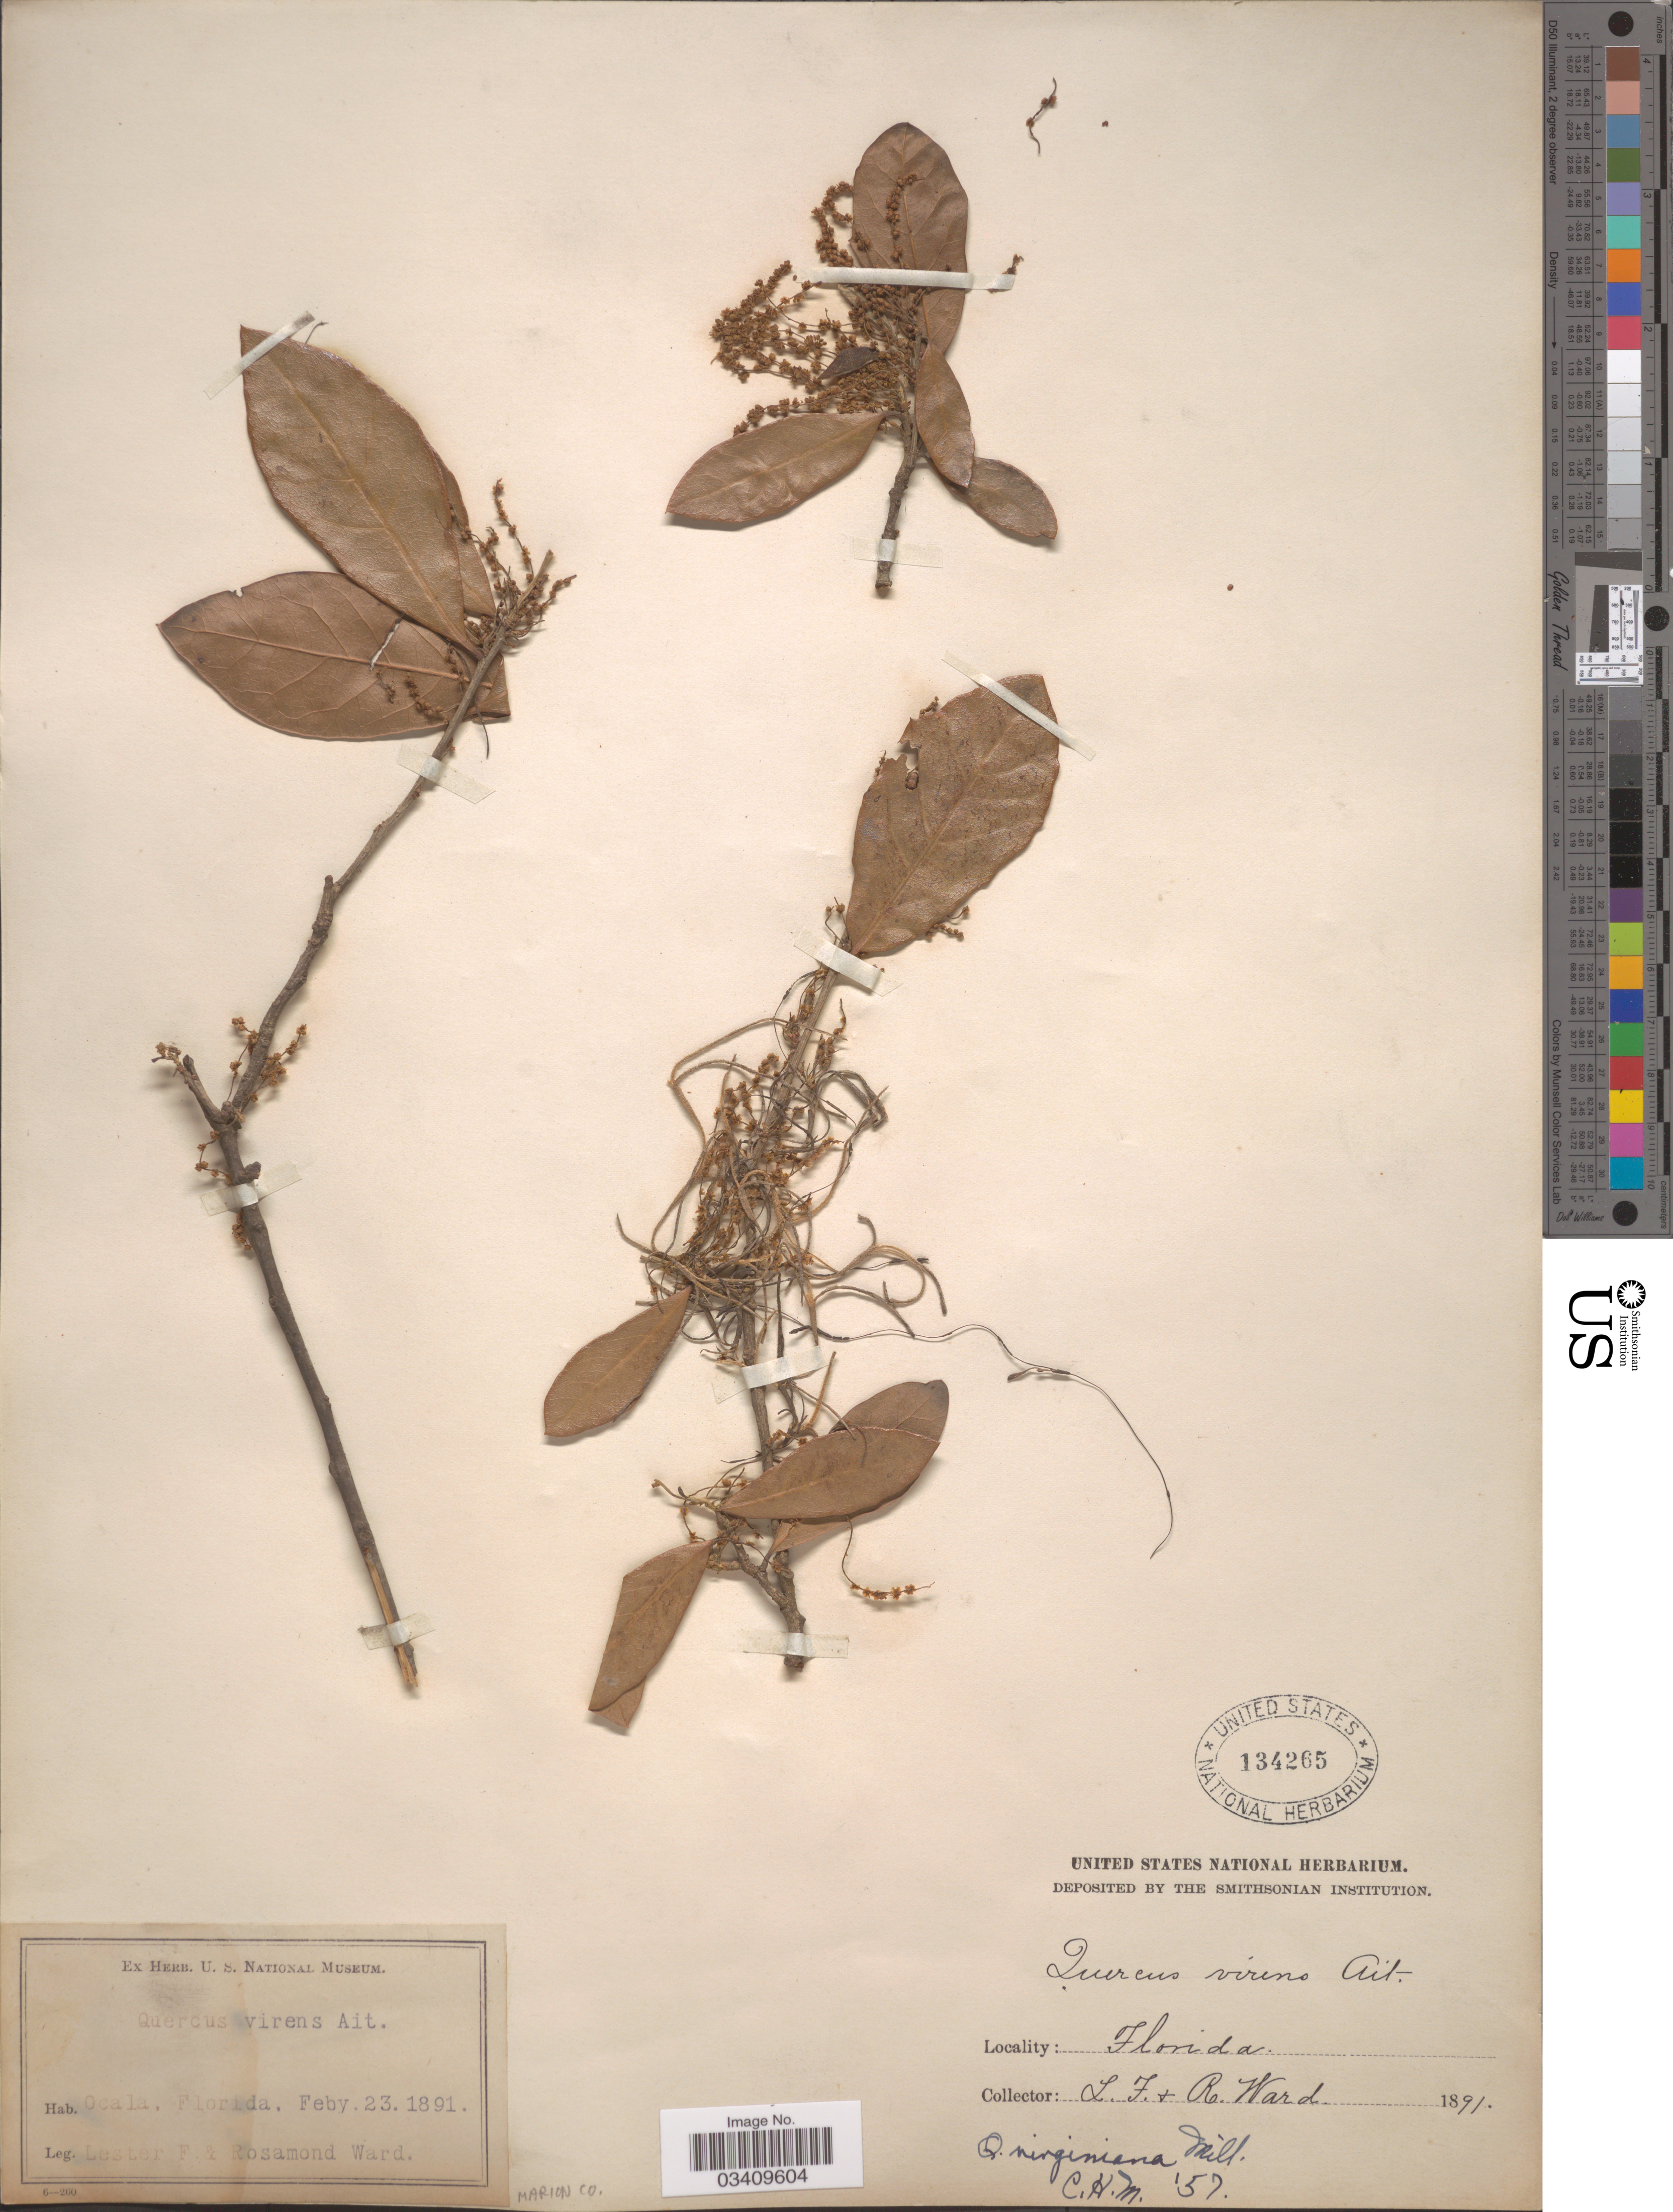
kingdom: Plantae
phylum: Tracheophyta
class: Magnoliopsida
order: Fagales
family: Fagaceae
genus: Quercus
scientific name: Quercus virginiana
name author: Mill.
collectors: L. F. Ward & R. Ward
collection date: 1891-02-23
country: United States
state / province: Florida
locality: Ocala. Marion Co.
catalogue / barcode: US 134265